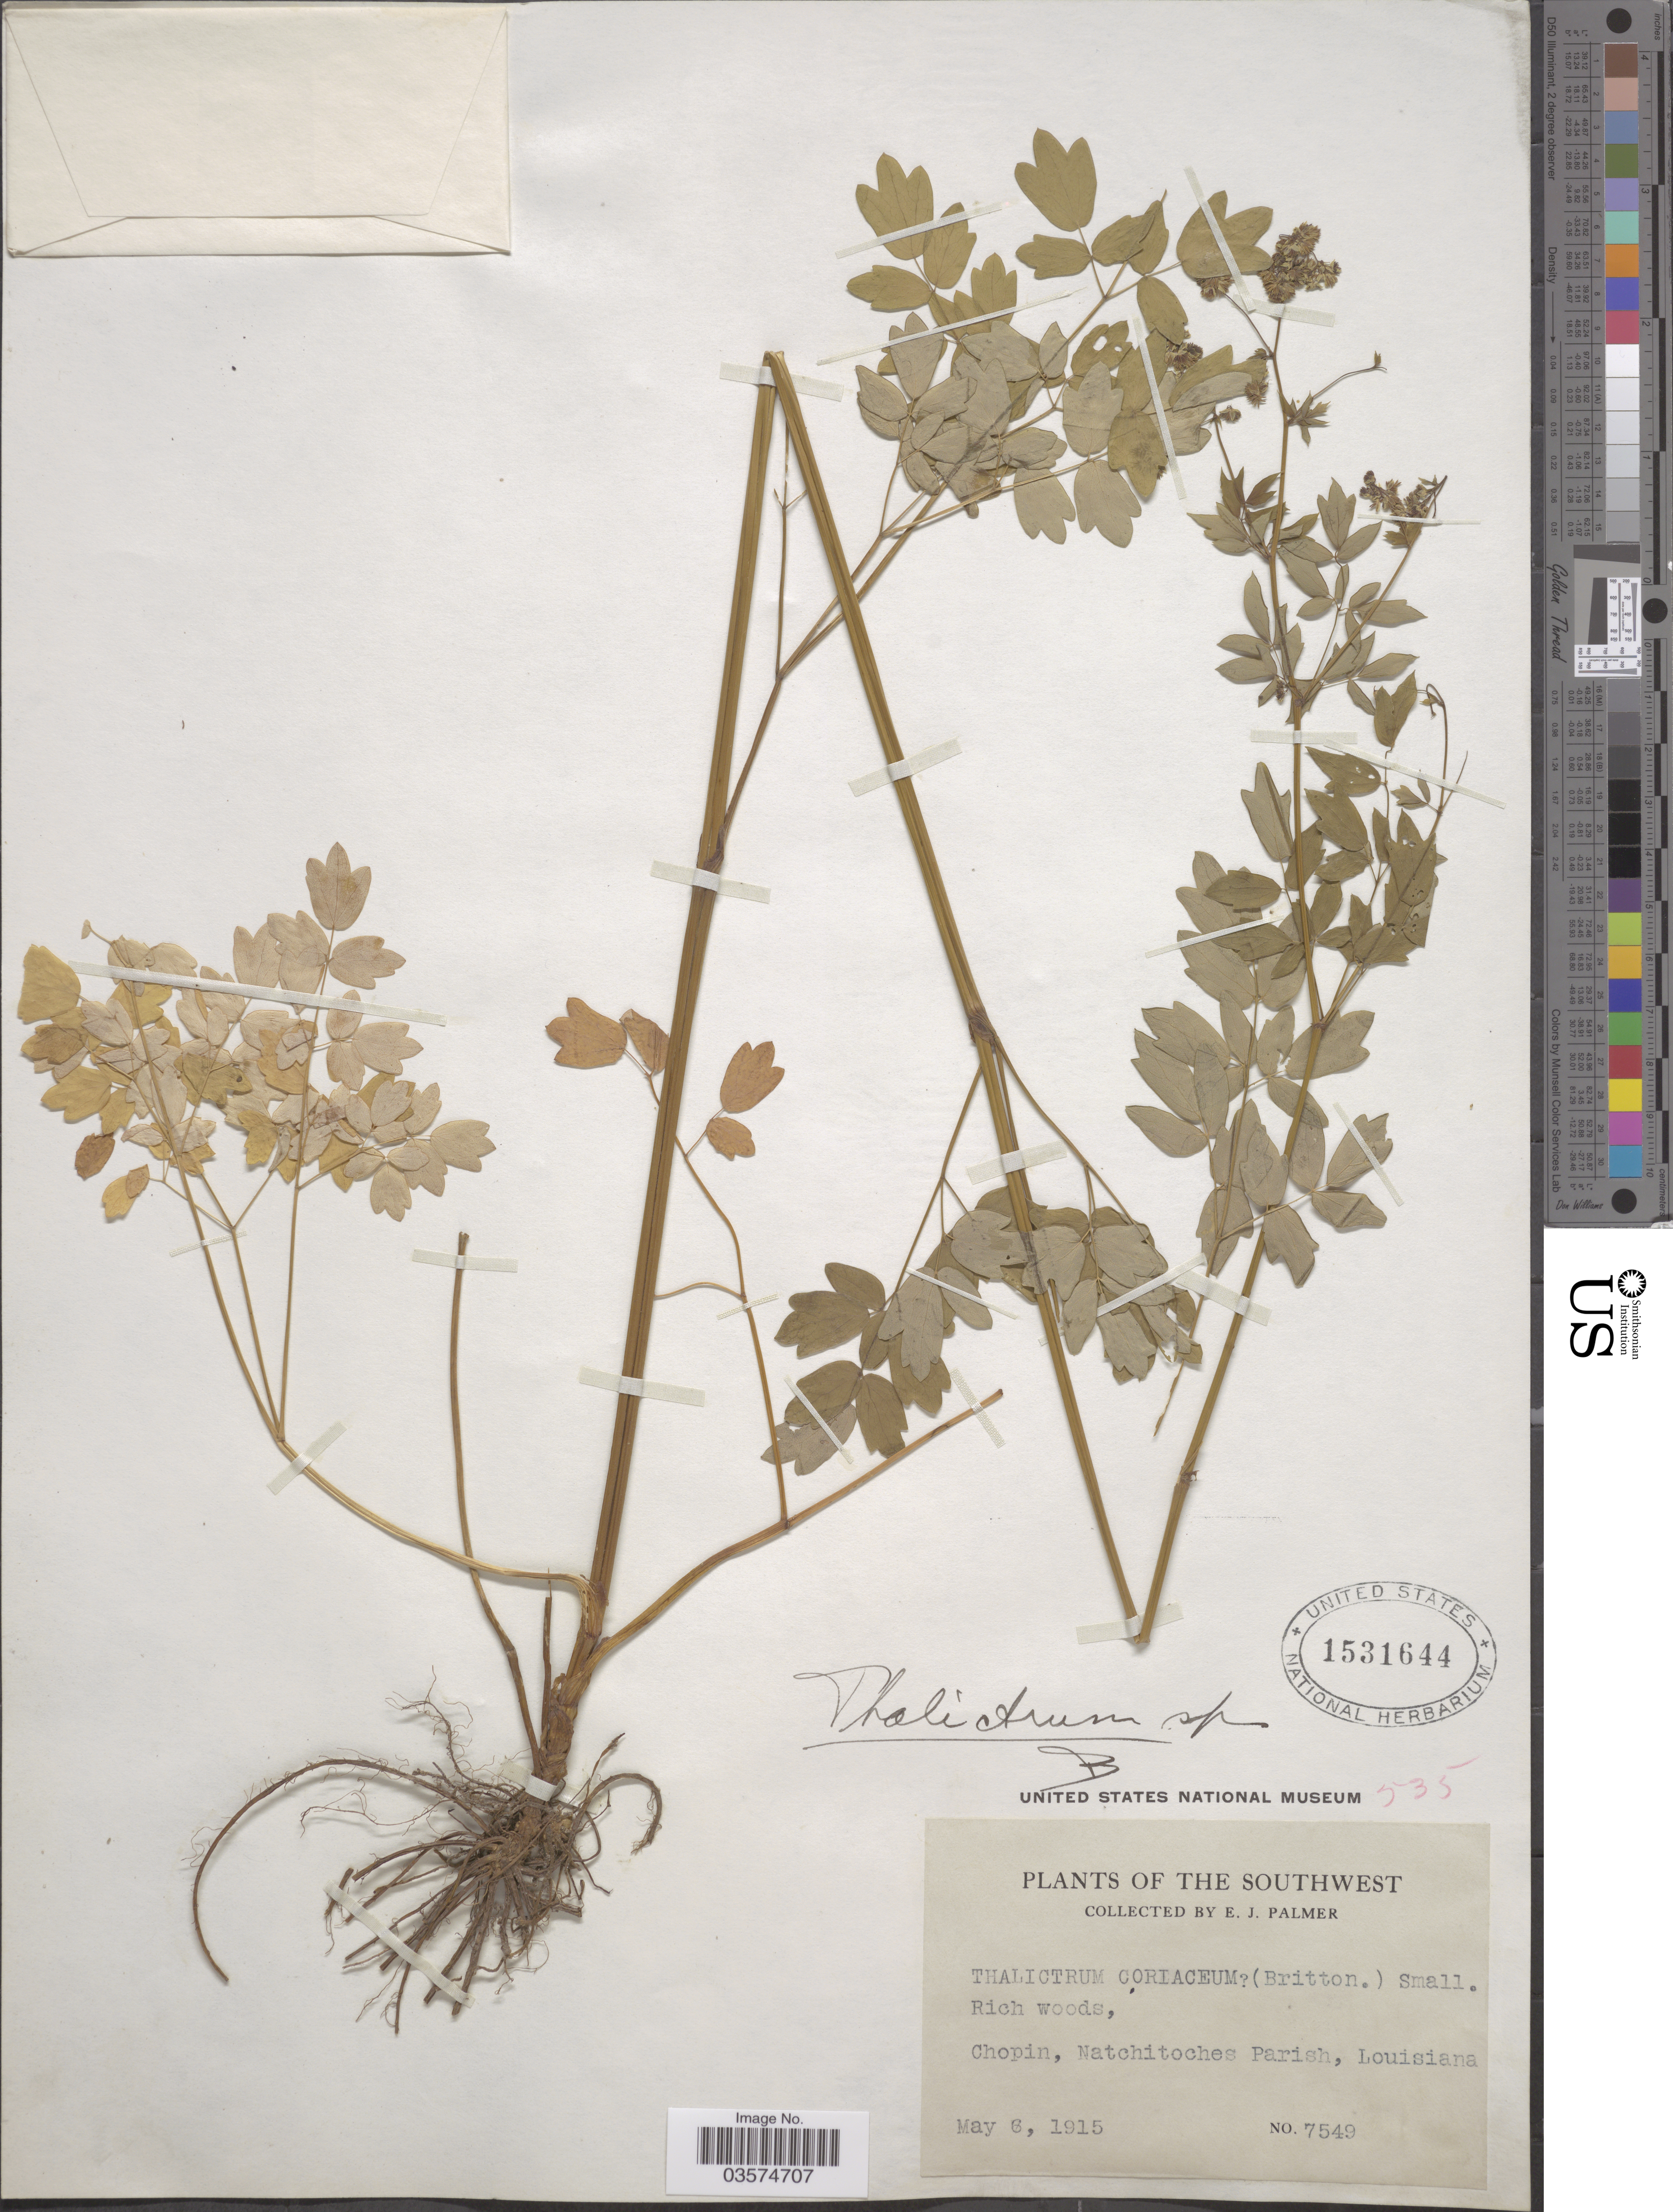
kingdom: Plantae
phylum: Tracheophyta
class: Magnoliopsida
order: Ranunculales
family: Ranunculaceae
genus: Thalictrum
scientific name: Thalictrum sp.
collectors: E. J. Palmer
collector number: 7549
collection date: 1915-05-06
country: United States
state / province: Louisiana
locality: The Southwest. Rich woods, Chopin, Natchitoches Parish.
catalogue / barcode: US 1531644